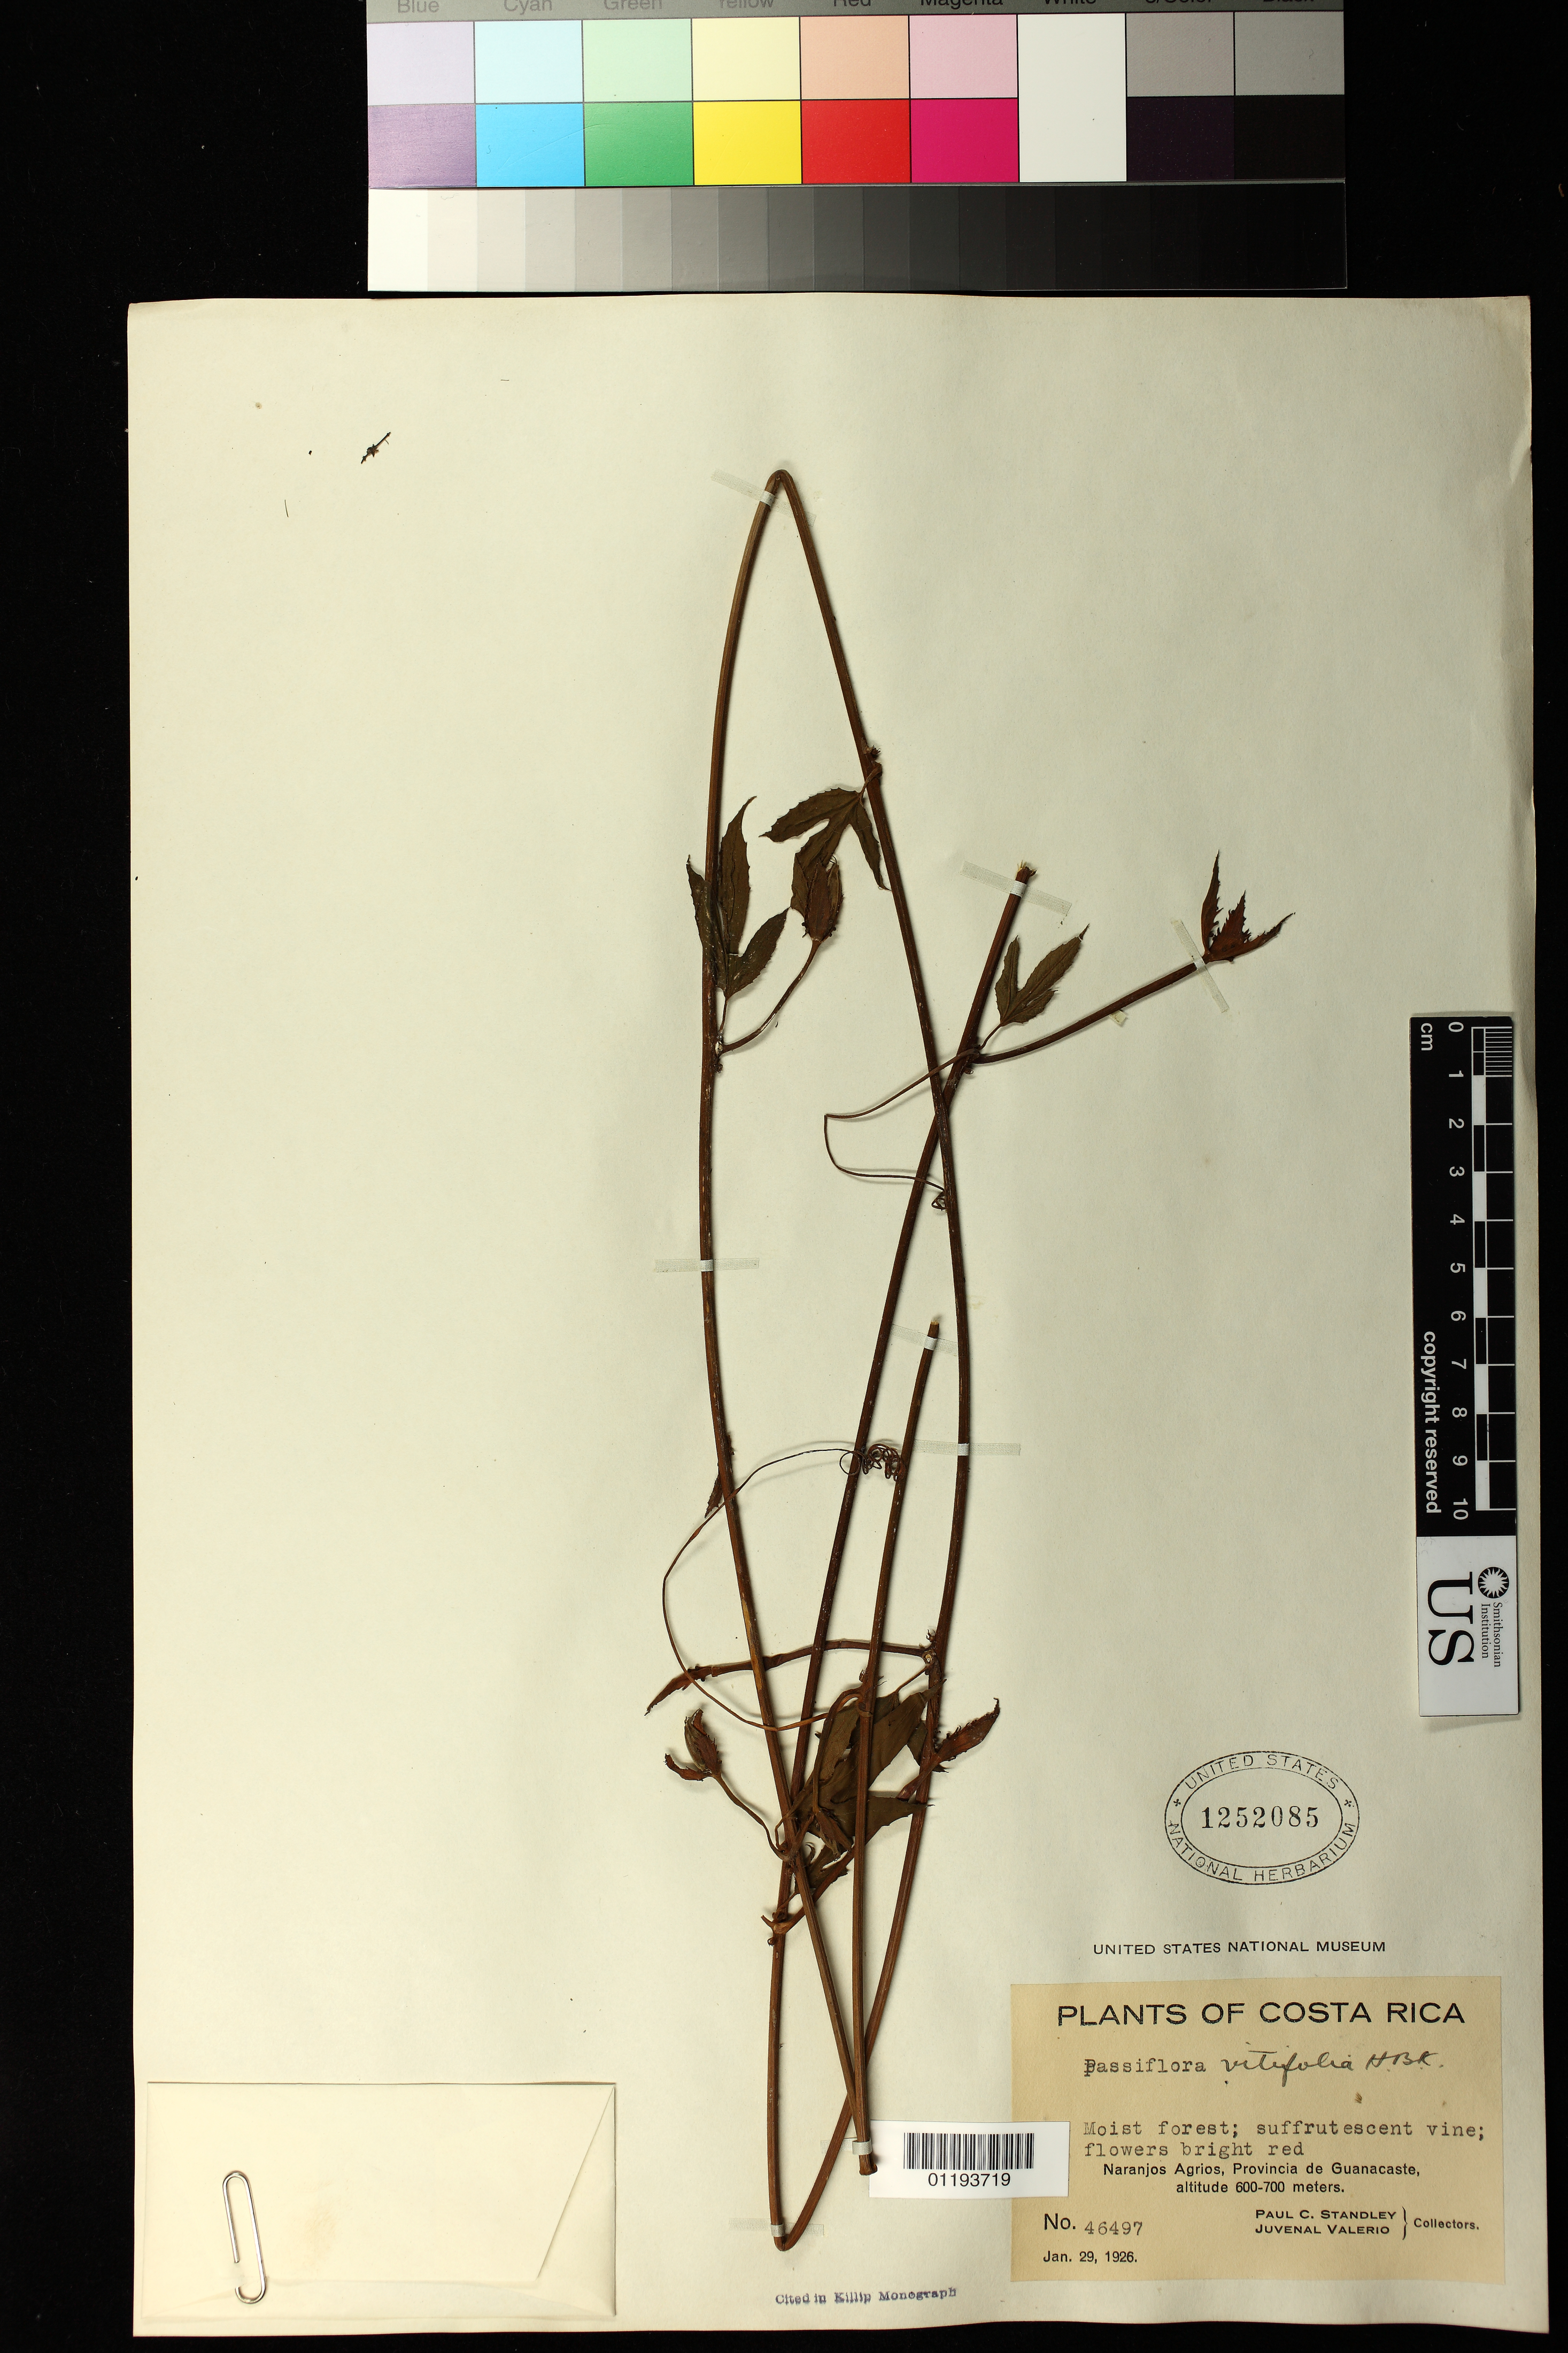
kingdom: Plantae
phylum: Tracheophyta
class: Magnoliopsida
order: Malpighiales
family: Passifloraceae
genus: Passiflora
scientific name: Passiflora vitifolia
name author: Kunth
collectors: P. C. Standley & J. Valerio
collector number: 46497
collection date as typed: Jan 29 1926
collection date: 1926-01-29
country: Costa Rica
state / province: Guanacaste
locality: Naranjos Agrios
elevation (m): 600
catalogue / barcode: US 1252085